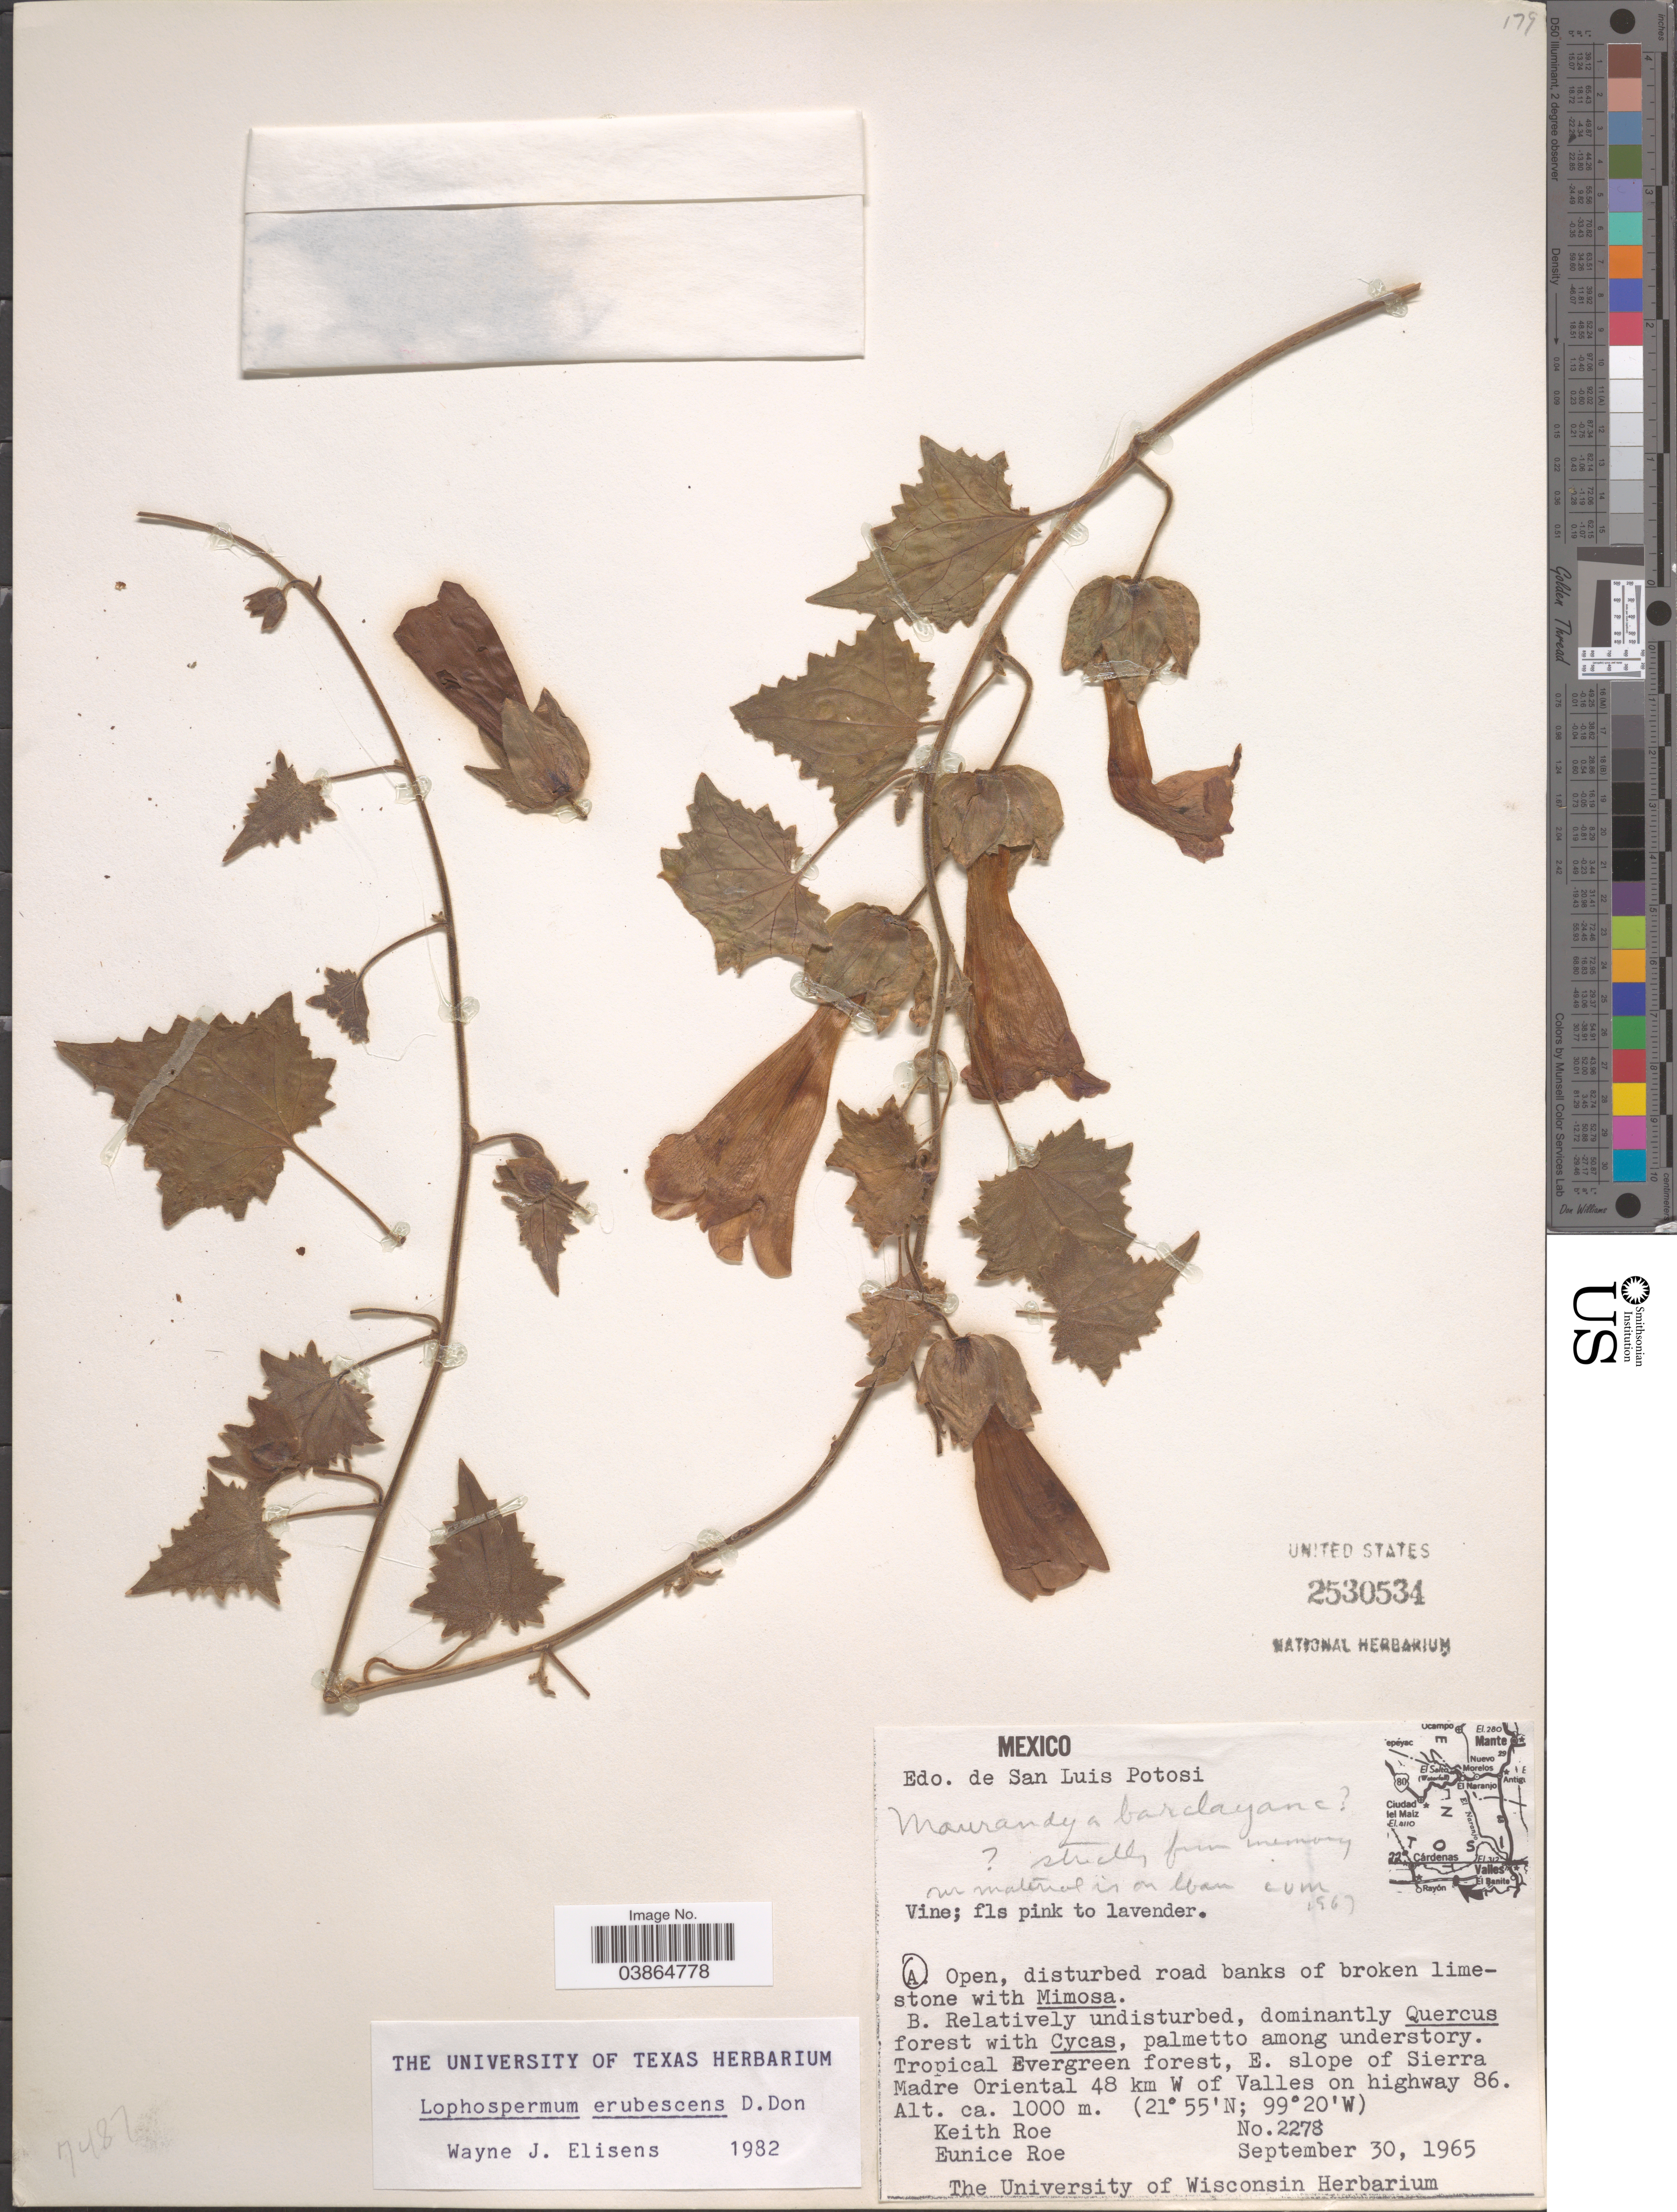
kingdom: Plantae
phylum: Tracheophyta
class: Magnoliopsida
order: Lamiales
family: Plantaginaceae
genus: Maurandya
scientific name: Maurandya erubescens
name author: (D. Don) A. Gray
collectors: K. E. Roe & E. Roe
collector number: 2278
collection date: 1965-09-30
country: Mexico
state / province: San Luis Potosí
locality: Edo. de San Luis Potosi. Tropical Evergreen forest, E. slope of Sierra Madre Oriental 48 km W of Valles on highway 86.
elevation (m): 1000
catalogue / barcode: US 2530534